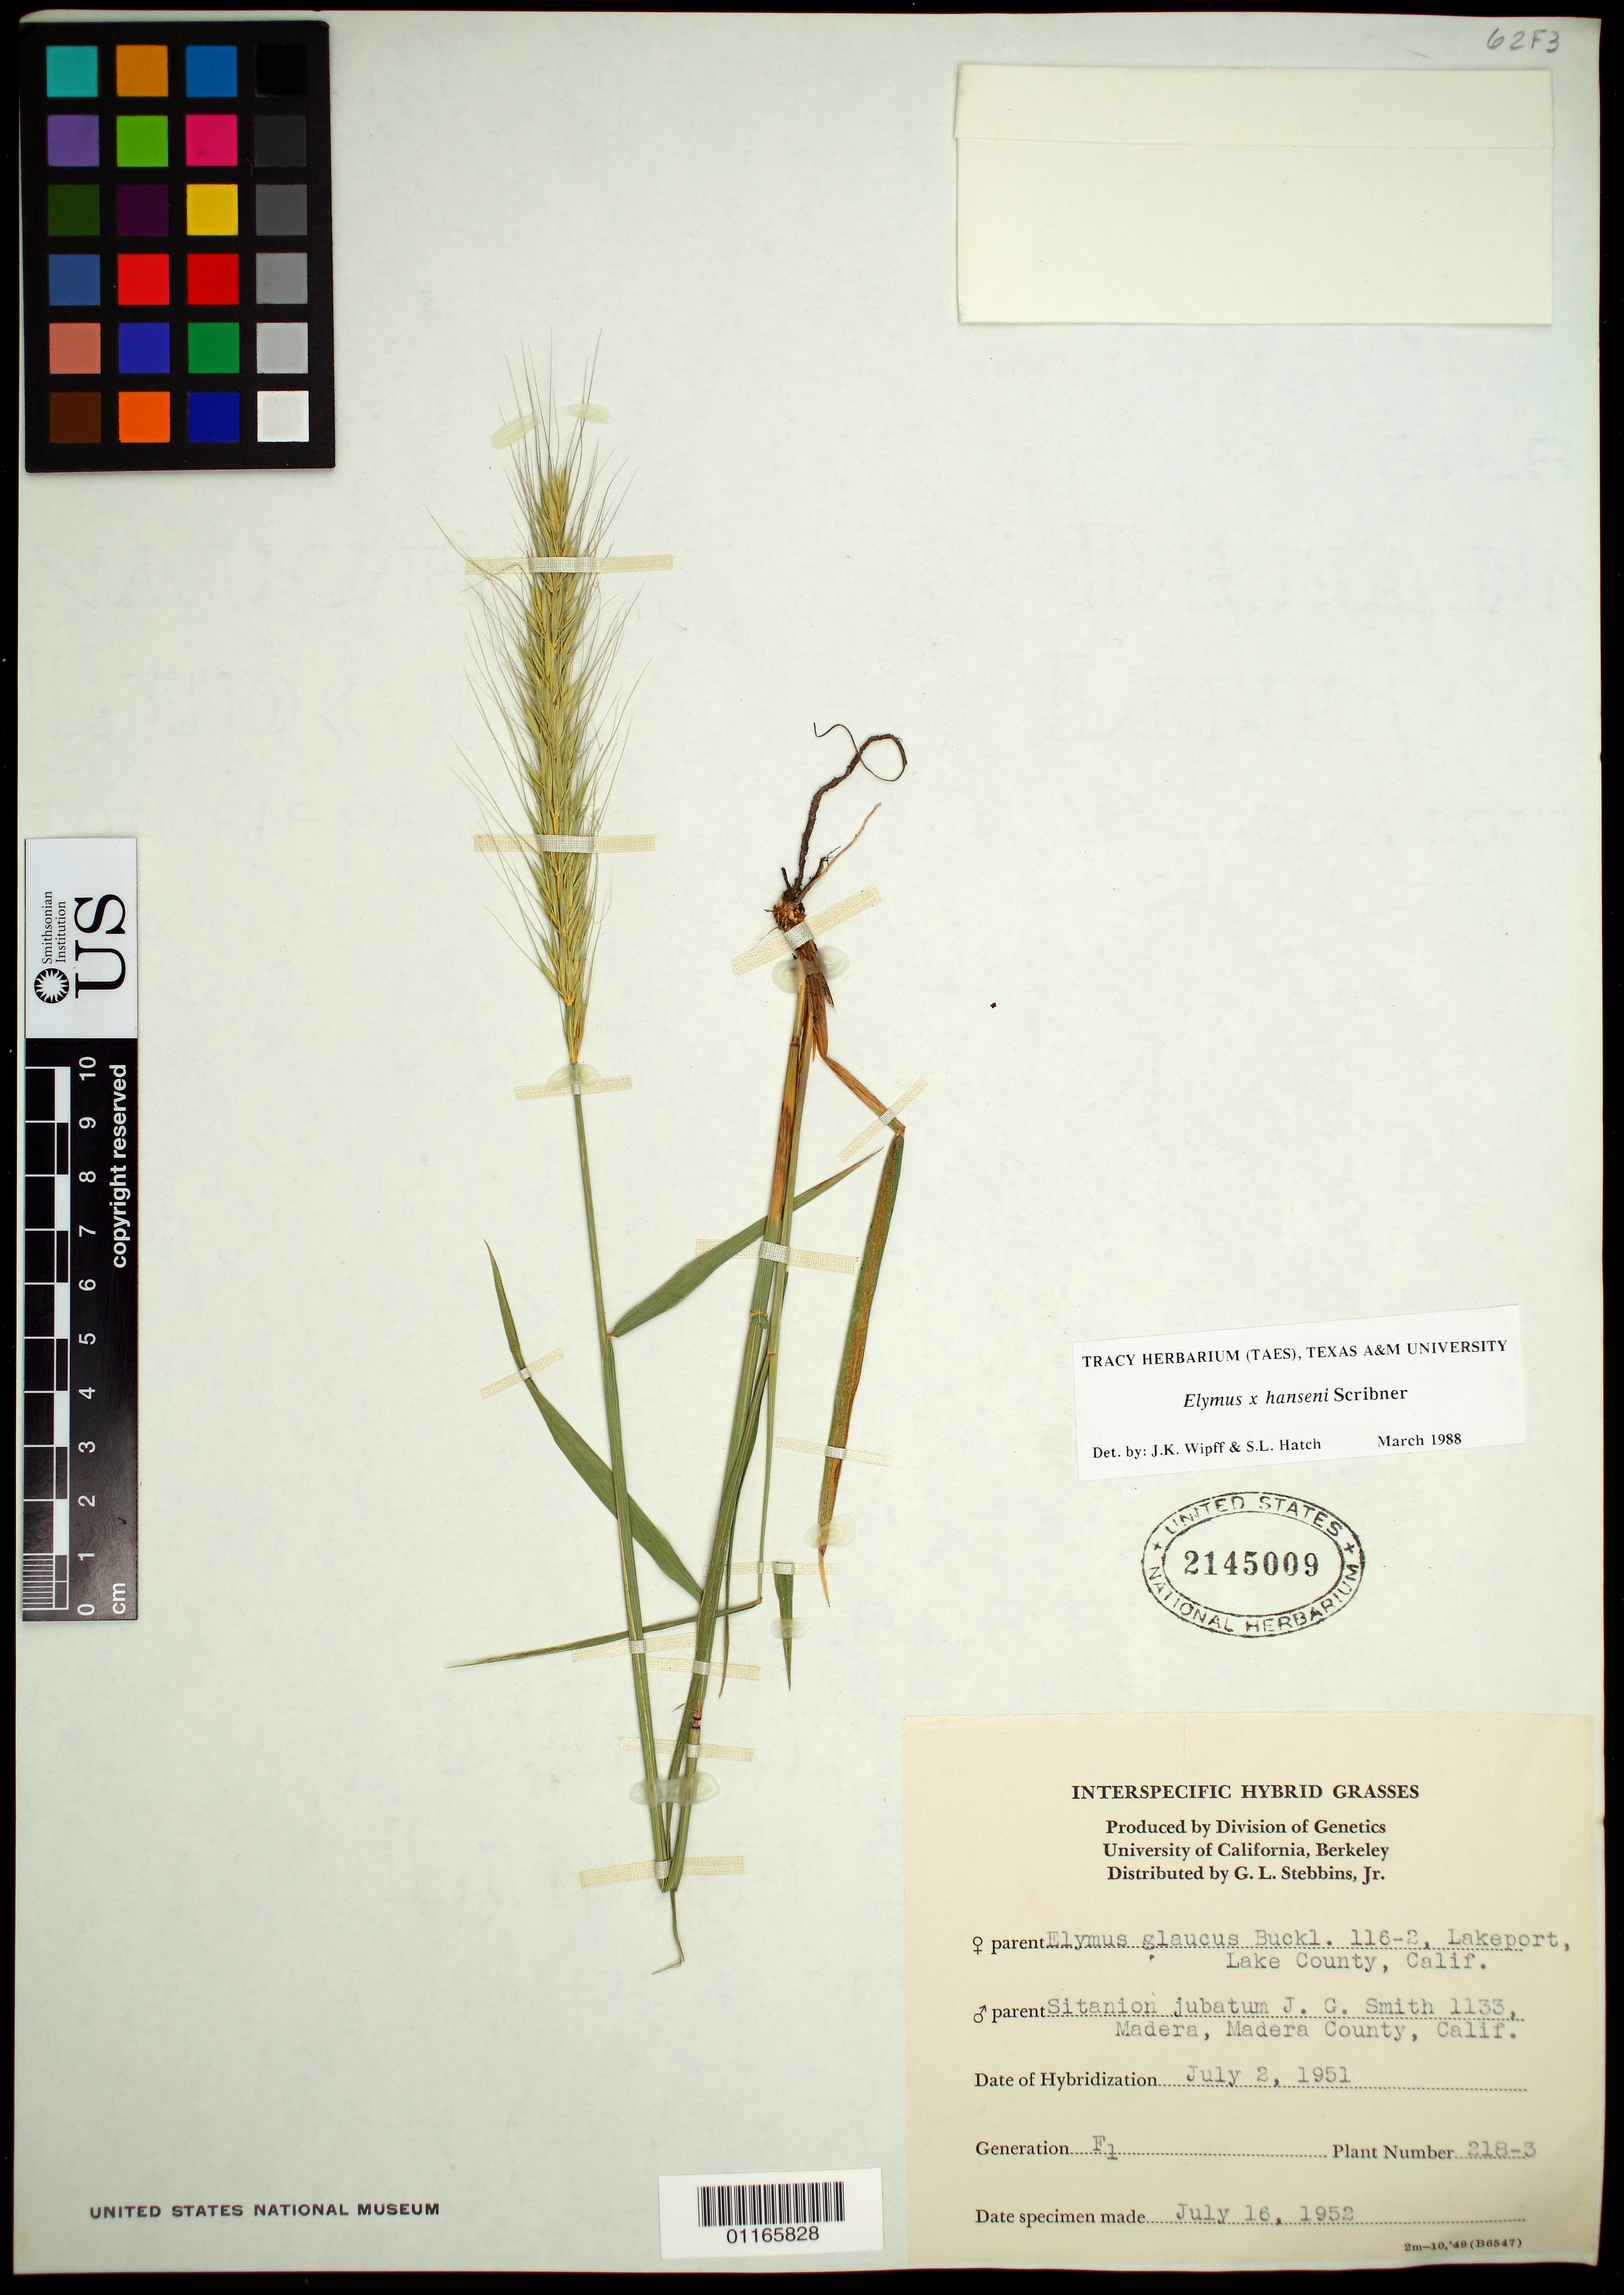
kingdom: Plantae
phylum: Tracheophyta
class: Liliopsida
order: Poales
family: Poaceae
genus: Elymus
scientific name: Elymus x hansenii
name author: Scribn.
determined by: Wipff, J. K.; Hatch, S. L.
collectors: G. L. Stebbins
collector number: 218-3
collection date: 1952-07-16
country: United States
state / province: California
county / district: Lake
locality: Produced by Division of Genetics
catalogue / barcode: US 2145009